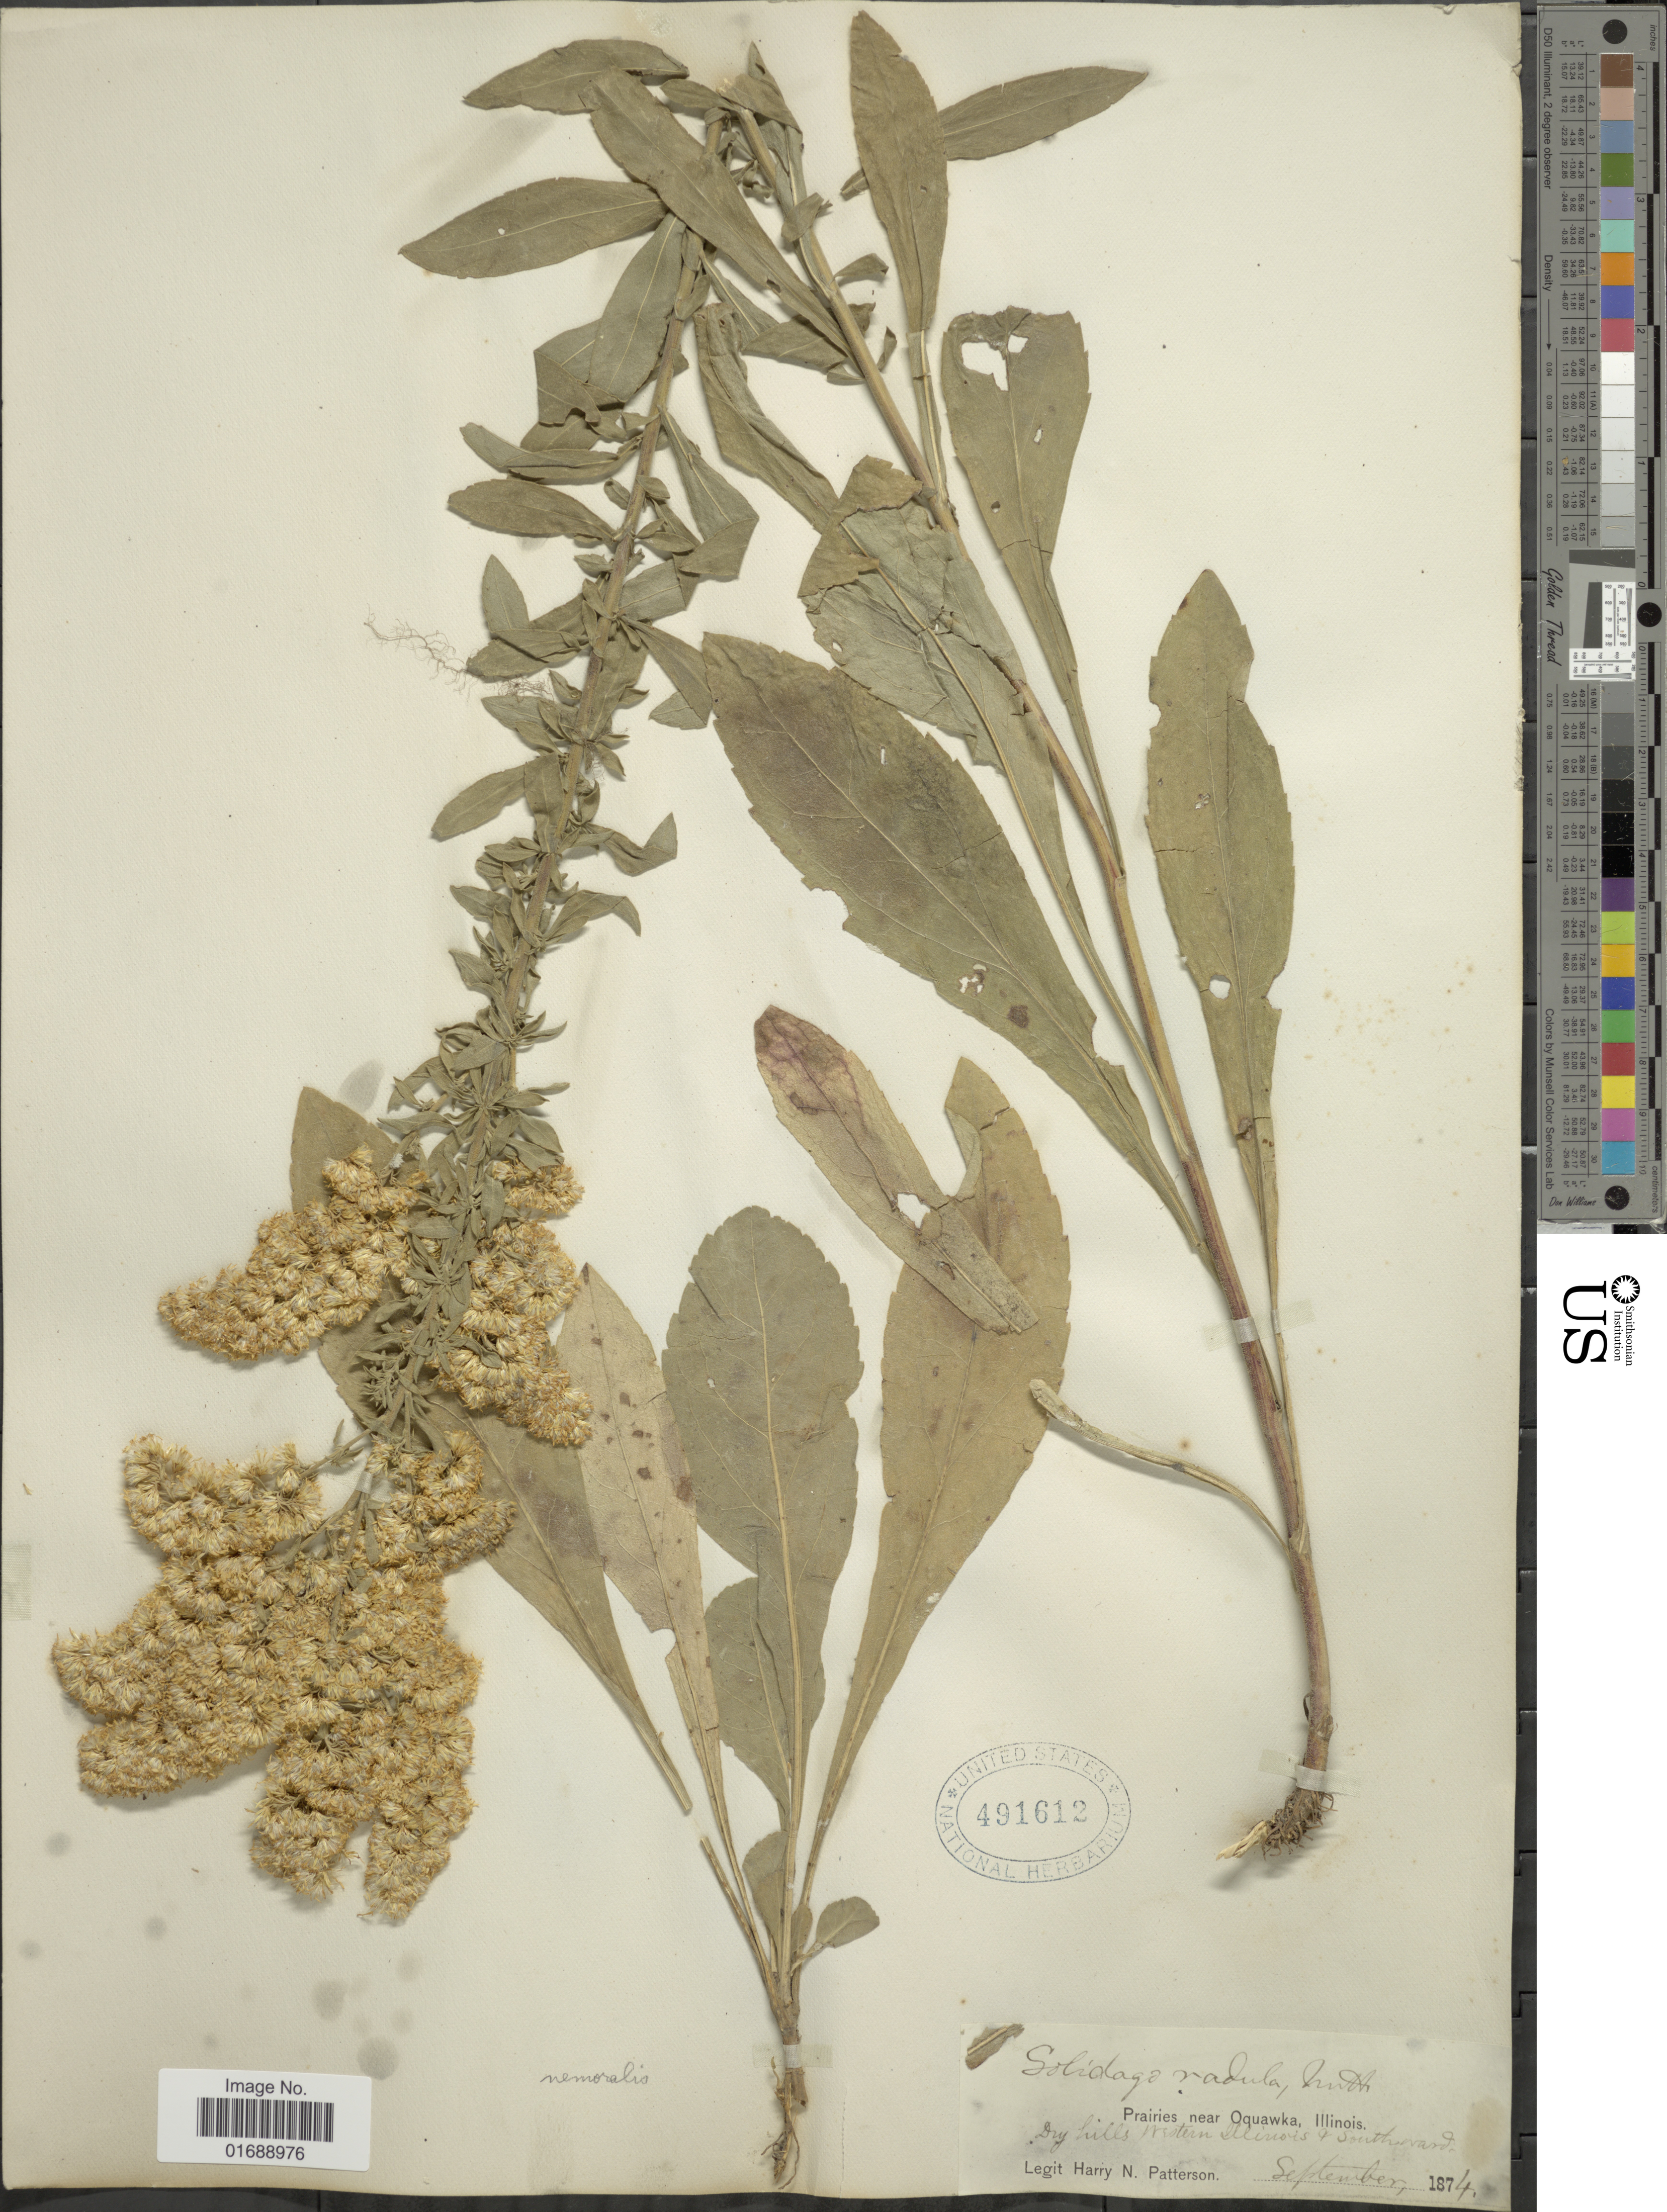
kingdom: Plantae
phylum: Tracheophyta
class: Magnoliopsida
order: Asterales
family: Asteraceae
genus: Solidago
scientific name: Solidago nemoralis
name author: Aiton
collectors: H. N. Patterson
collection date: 1874-09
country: United States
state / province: Illinois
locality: Prairies near Oquawka, Dry hills Western Illinois & Southward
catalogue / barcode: US 491612